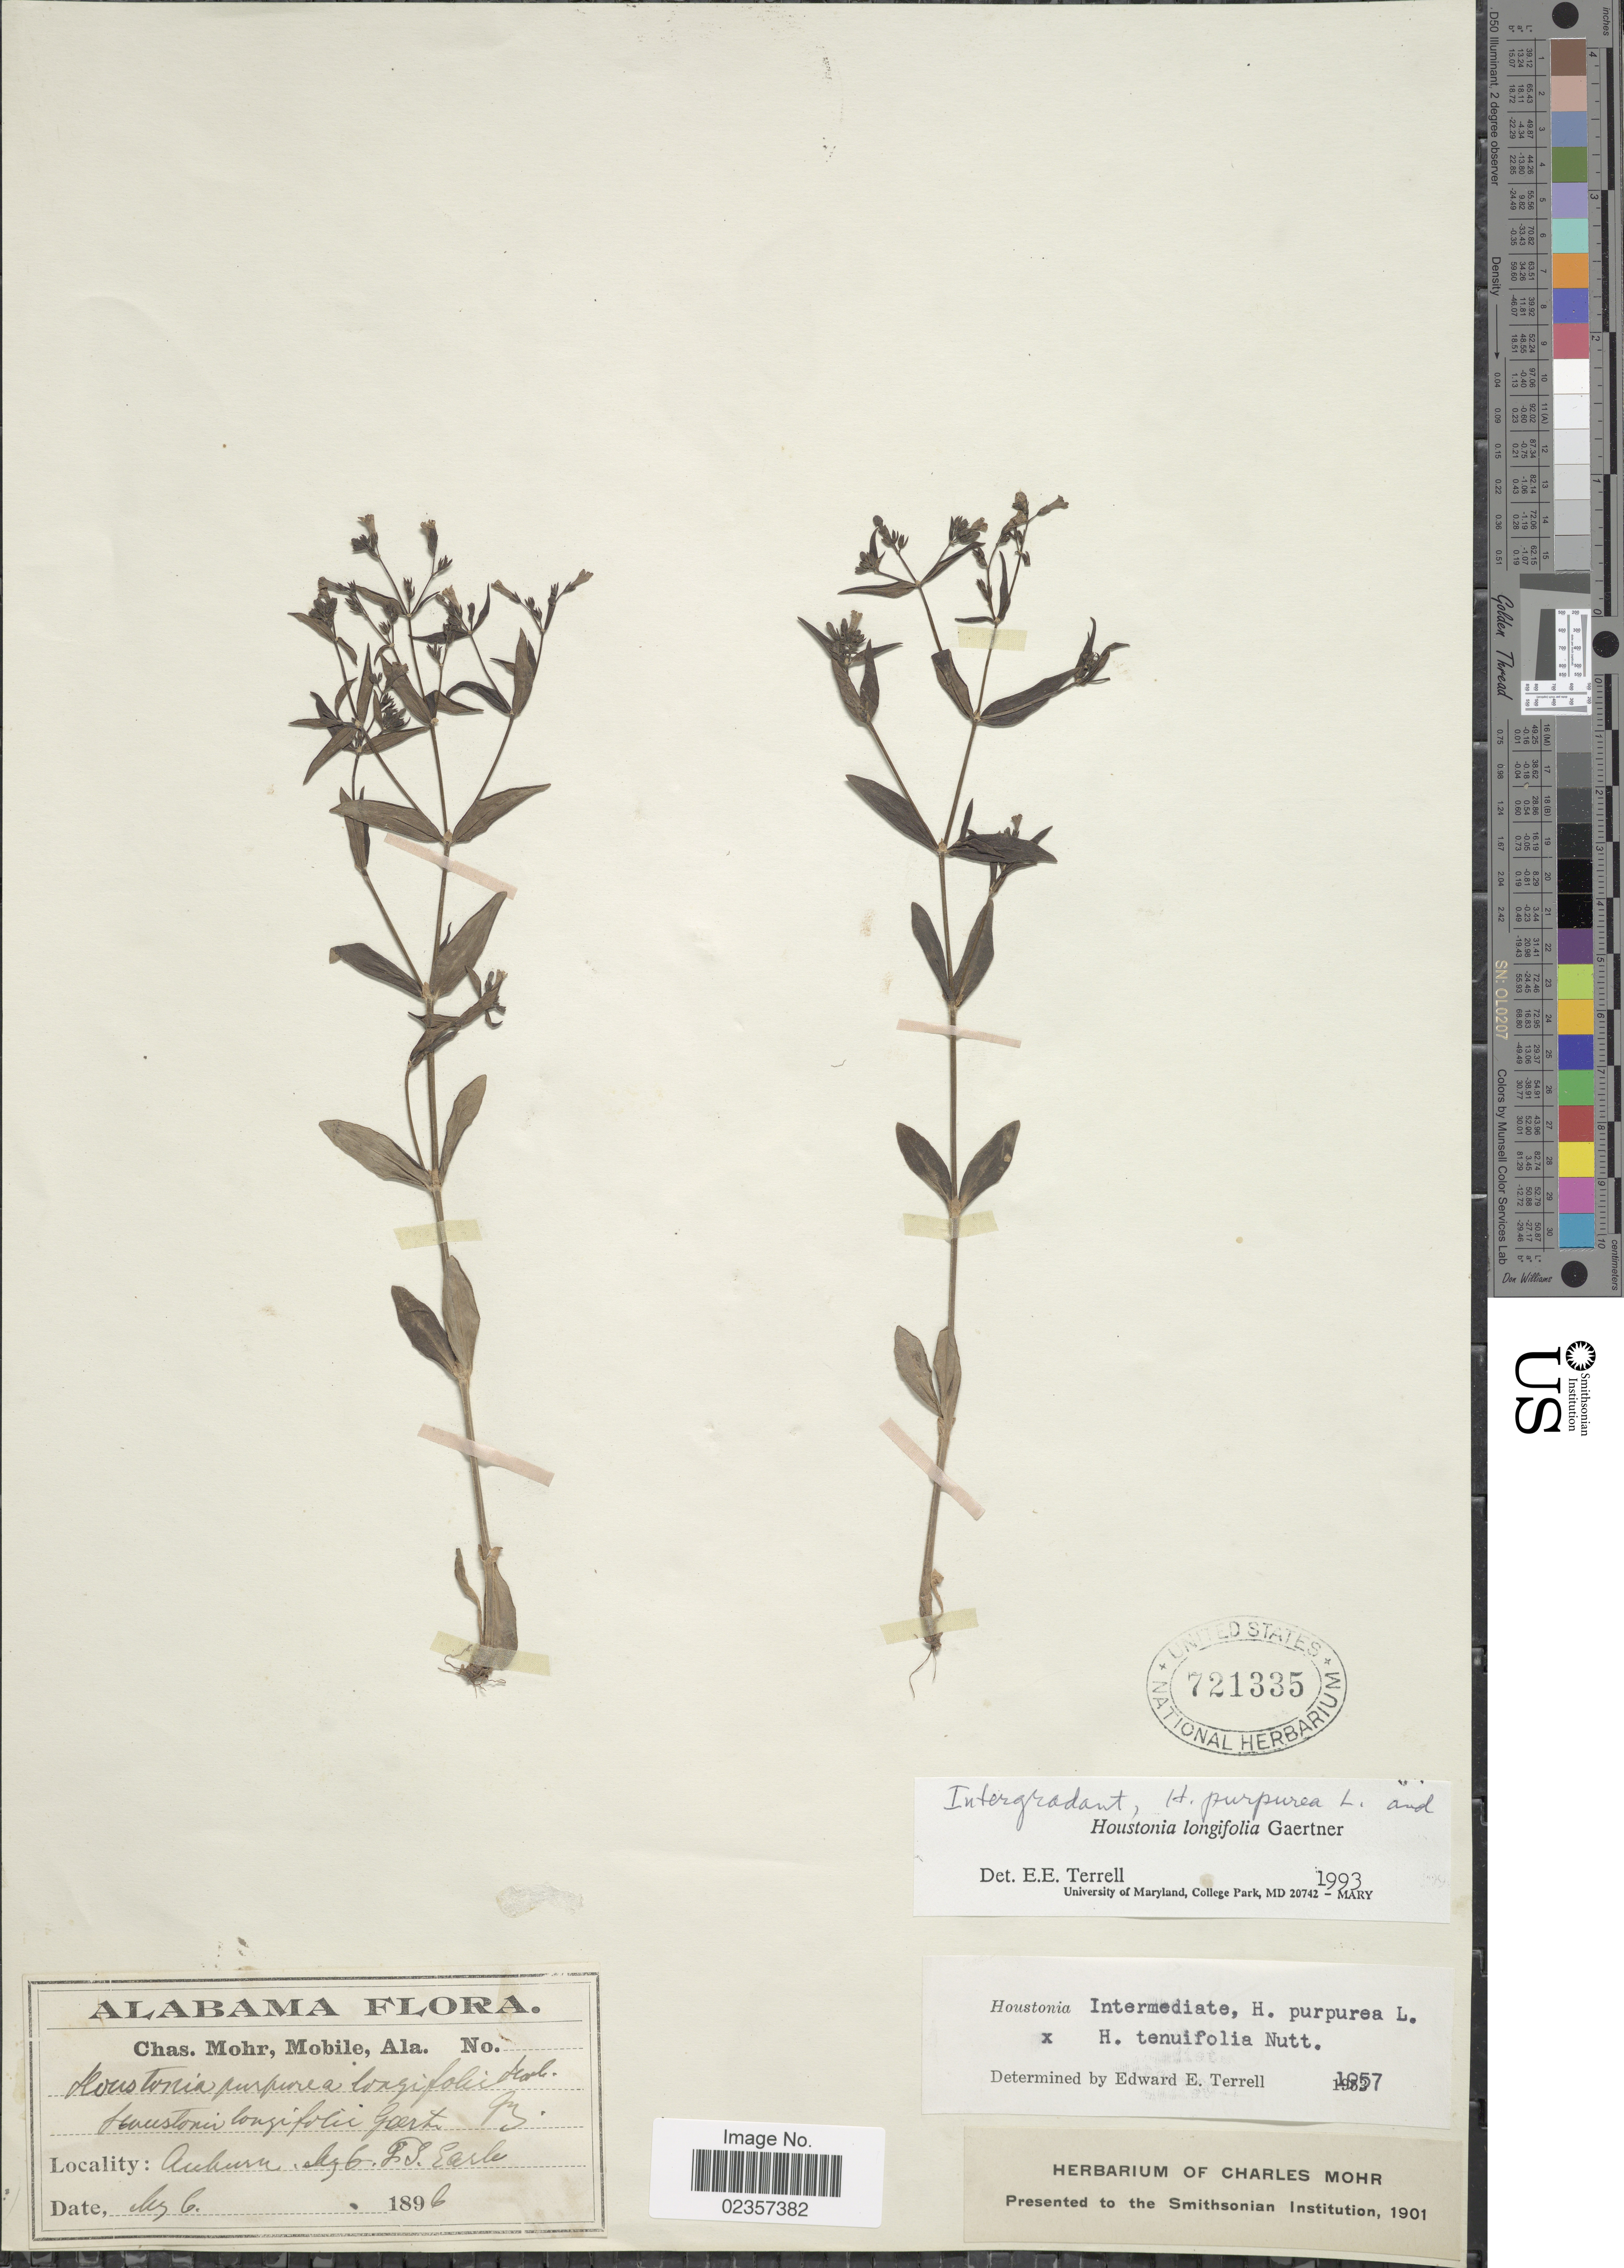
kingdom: Plantae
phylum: Tracheophyta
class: Magnoliopsida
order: Gentianales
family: Rubiaceae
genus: Houstonia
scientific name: Houstonia longifolia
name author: Gaertn.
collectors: F. S. Earle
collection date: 1896-05-06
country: United States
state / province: Alabama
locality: Auburn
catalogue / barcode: US 721335